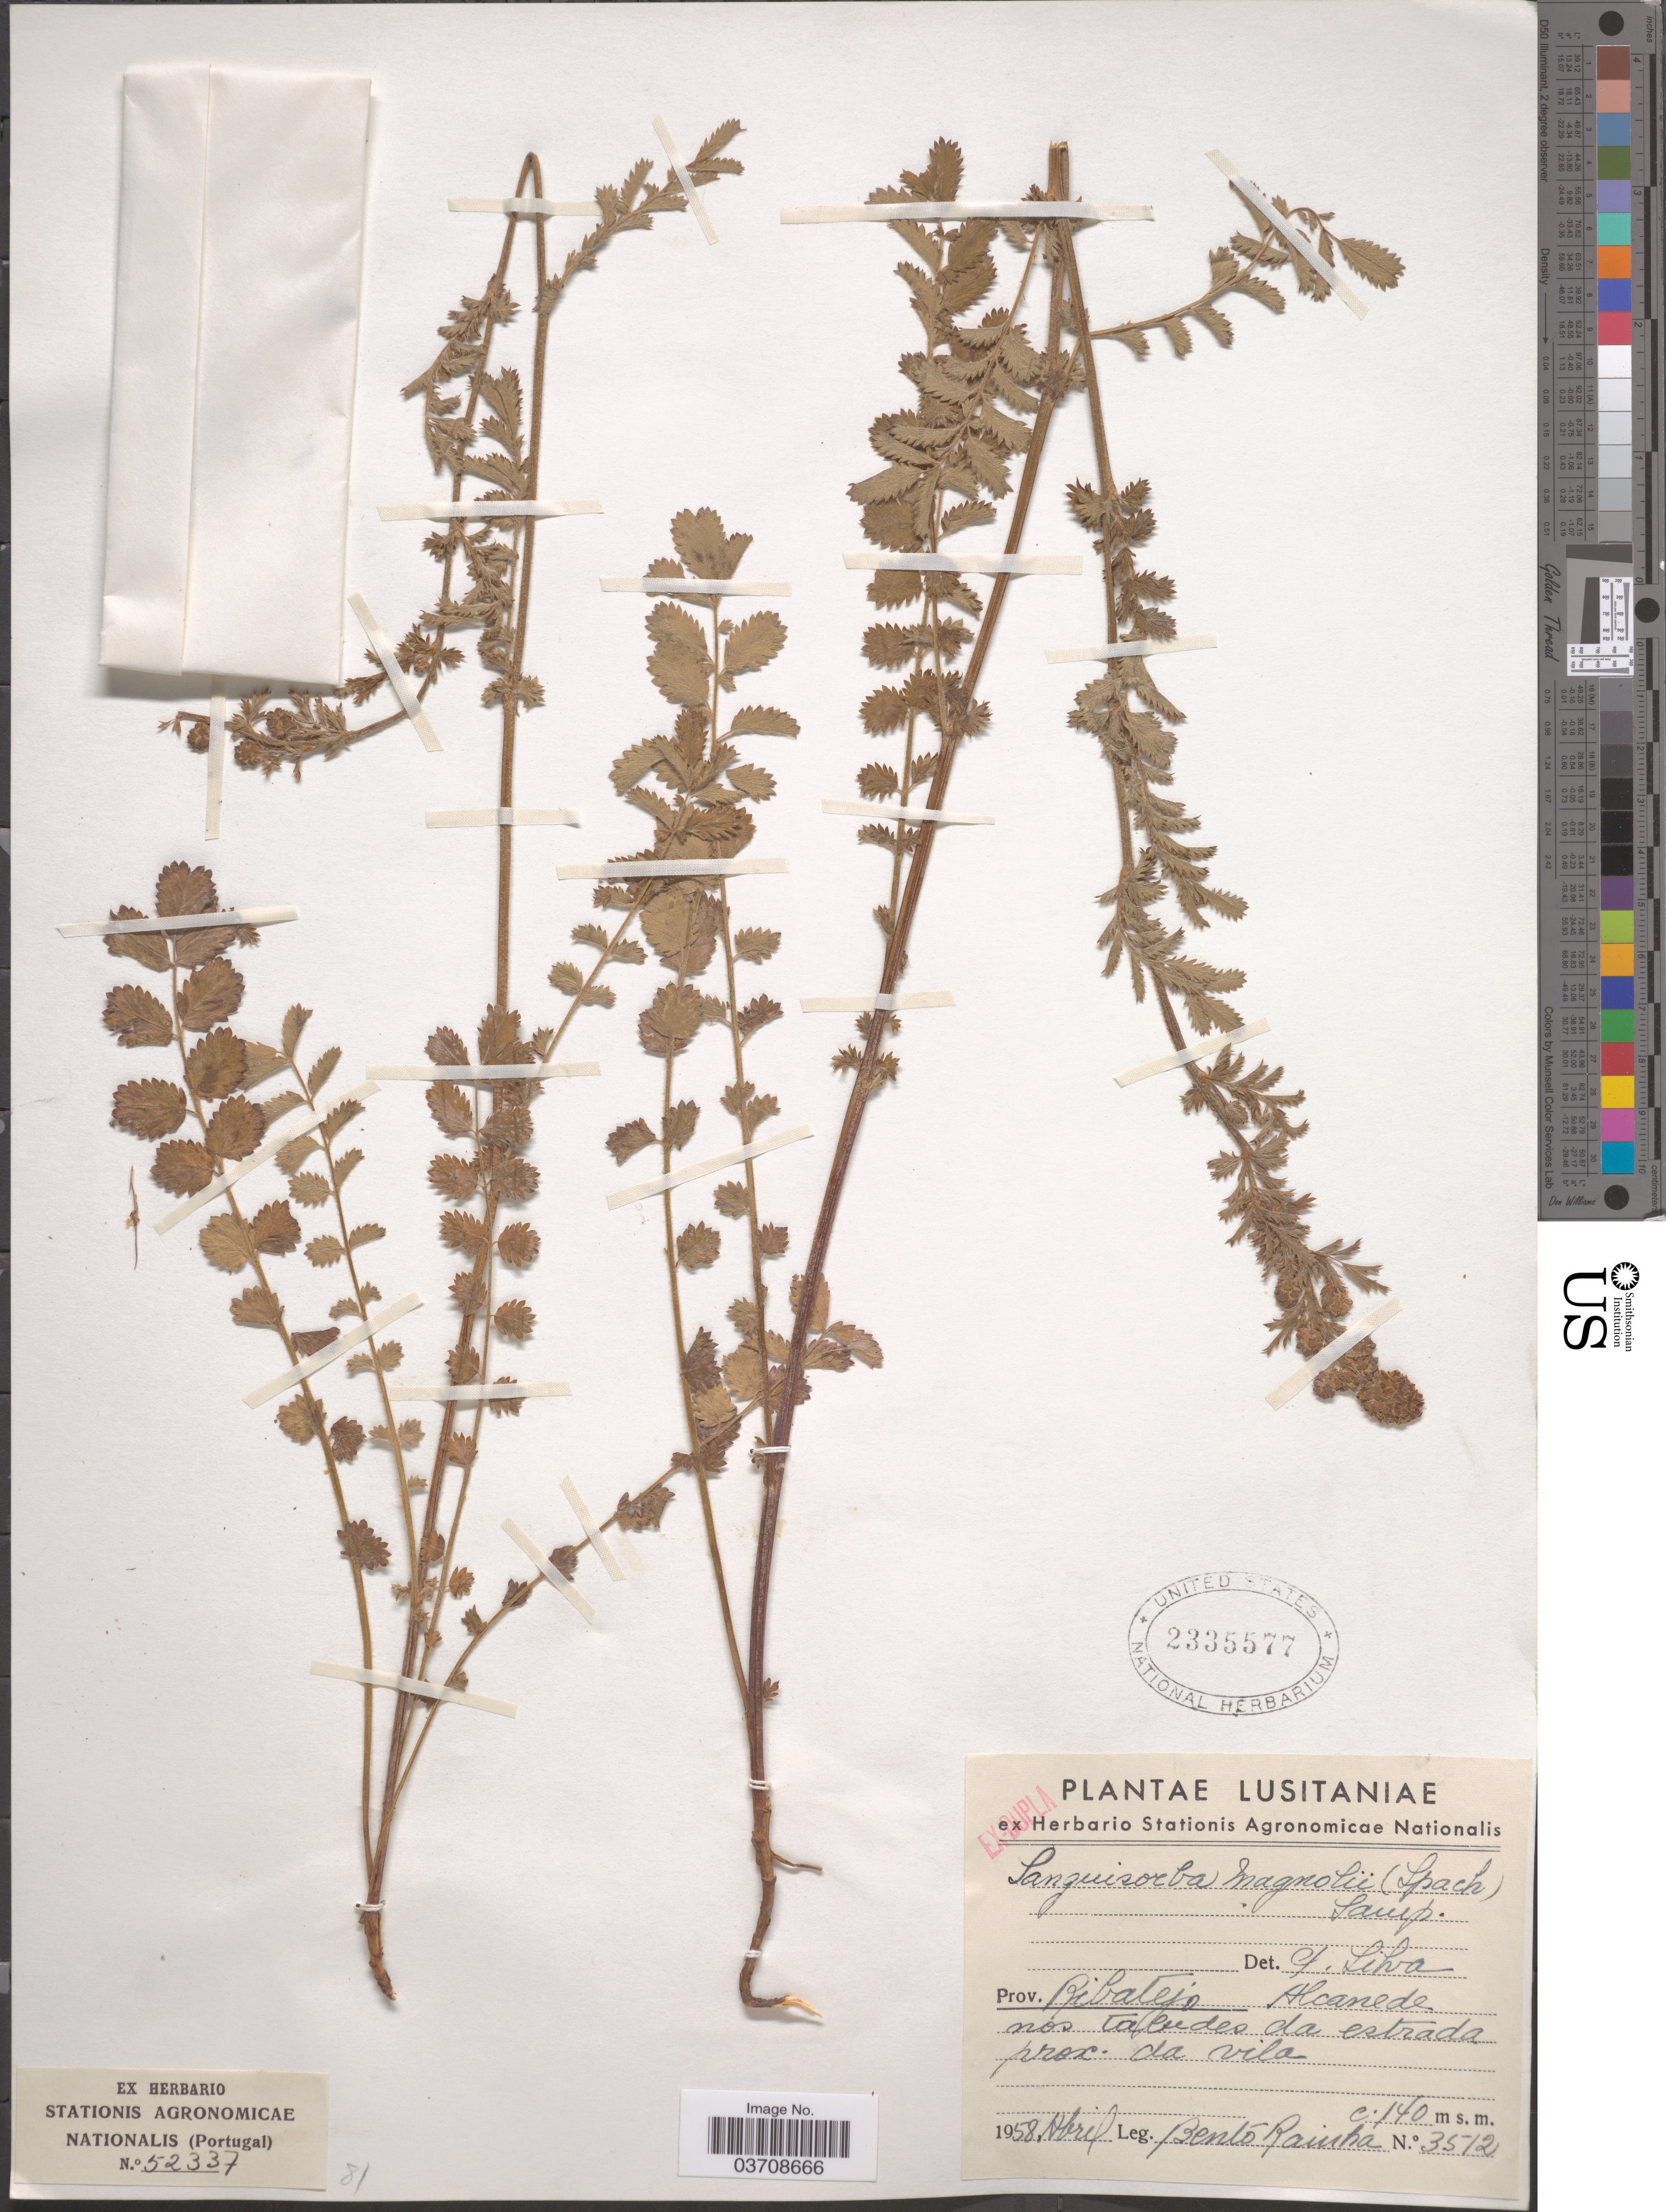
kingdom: Plantae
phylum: Tracheophyta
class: Magnoliopsida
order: Rosales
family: Rosaceae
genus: Sanguisorba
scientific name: Sanguisorba magnolii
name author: (Spach) A. Braun & Bouch.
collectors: B. Rainha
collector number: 3512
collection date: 1958-04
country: Portugal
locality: Lusitaniæ. Prov. Ribalejo, Alcanede nos tabedes da estrada prox. da vila.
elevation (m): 140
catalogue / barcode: US 2335577